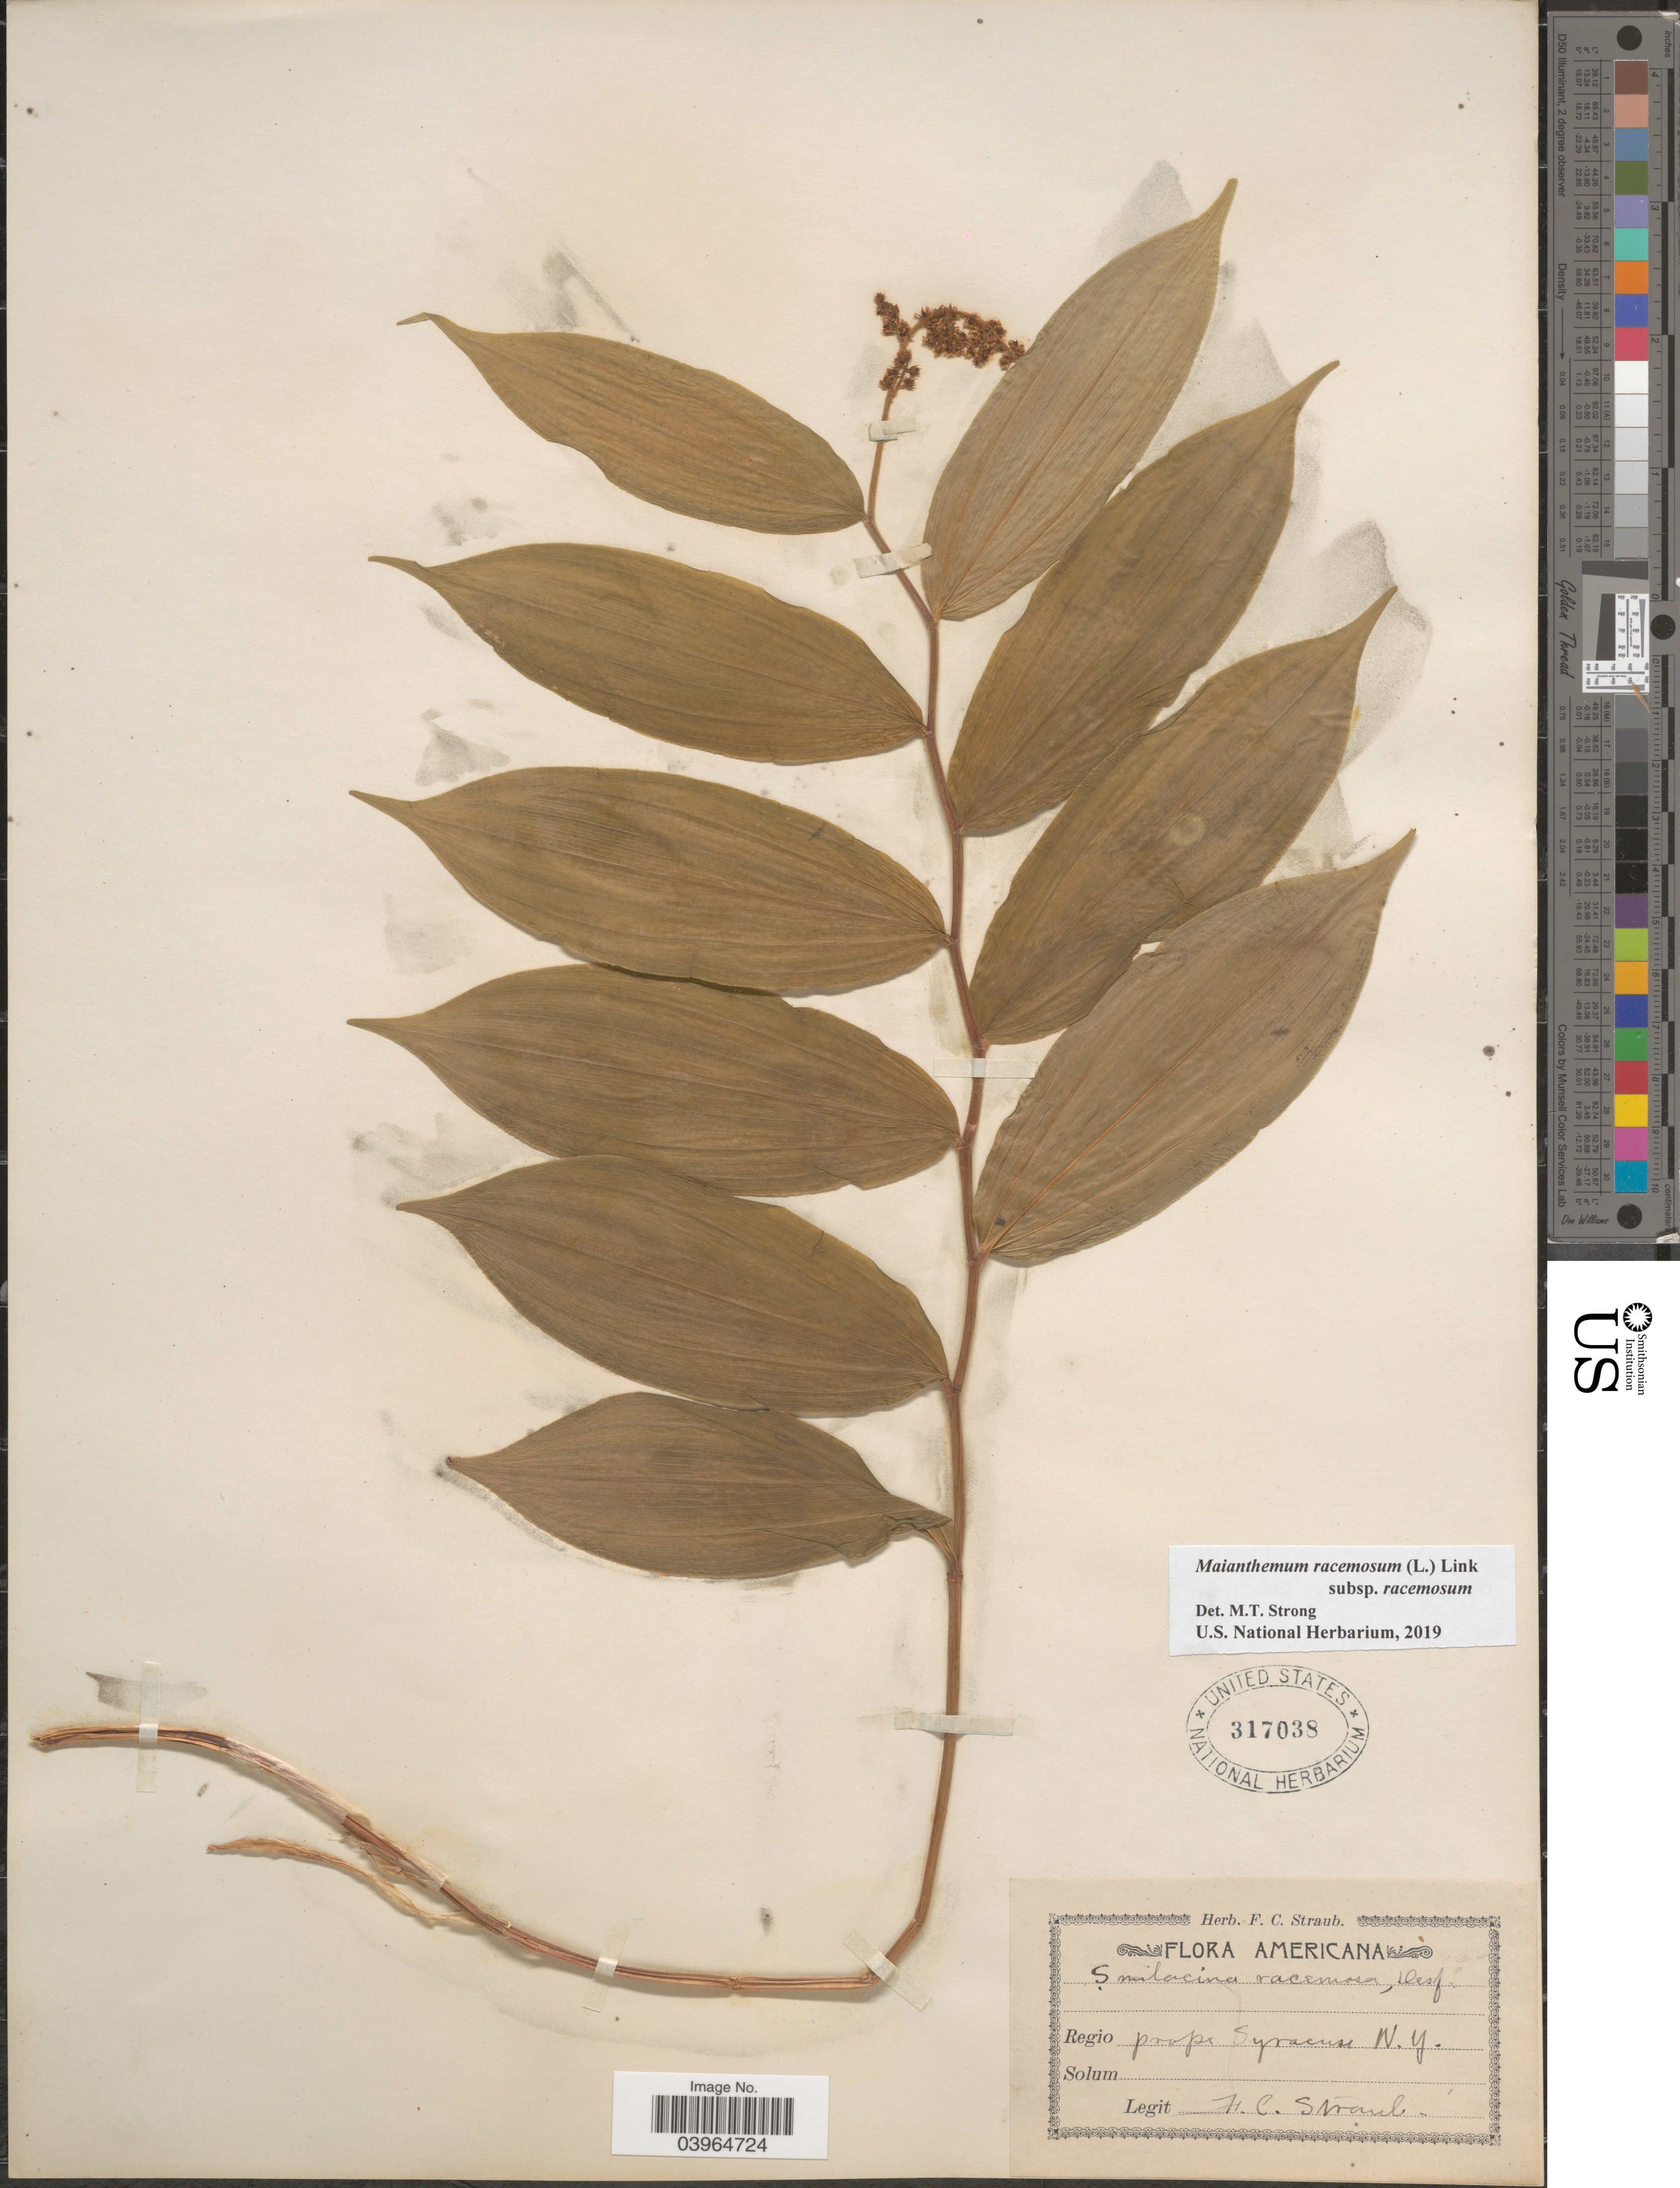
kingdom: Plantae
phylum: Tracheophyta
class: Liliopsida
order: Asparagales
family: Asparagaceae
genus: Maianthemum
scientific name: Maianthemum racemosum subsp. racemosum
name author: (L.) Link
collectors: F. Straub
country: United States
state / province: New York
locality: Prope Syracuse.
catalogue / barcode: US 317038